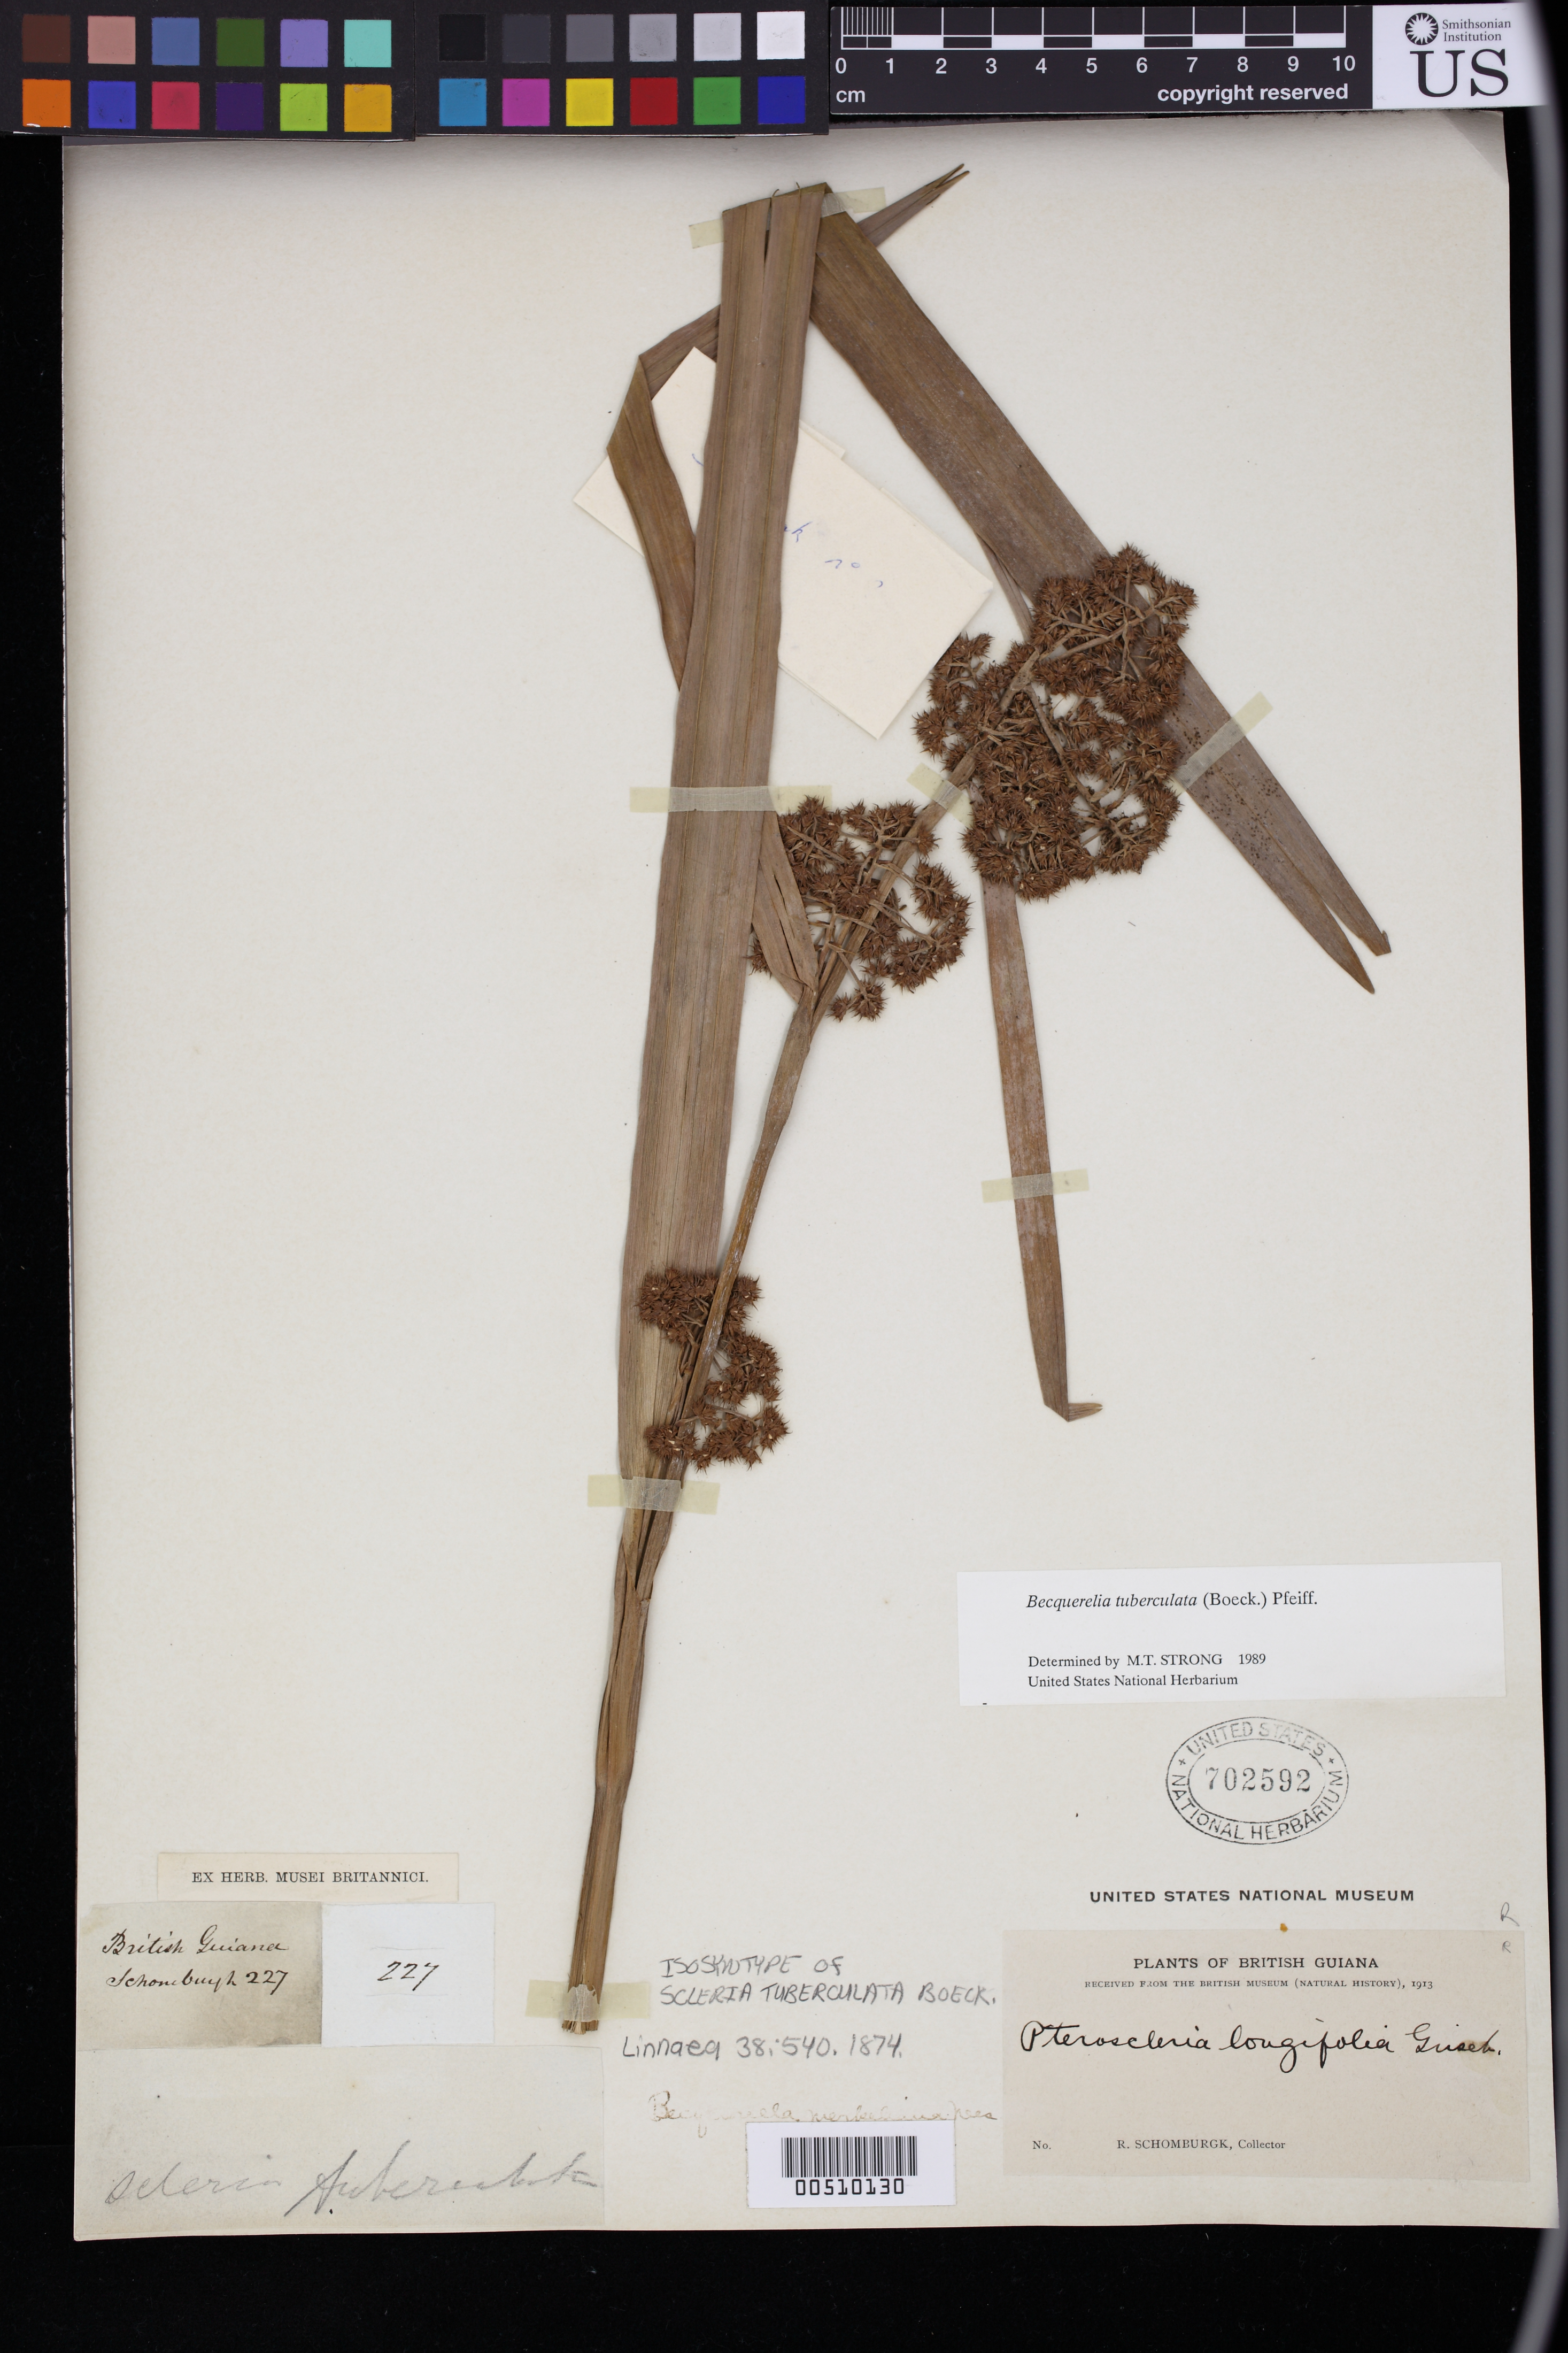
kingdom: Plantae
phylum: Tracheophyta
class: Liliopsida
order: Poales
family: Cyperaceae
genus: Scleria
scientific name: Scleria tuberculata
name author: Boeckeler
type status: Isosyntype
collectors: M. R. Schomburgk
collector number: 227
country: Guyana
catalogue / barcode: US 702592